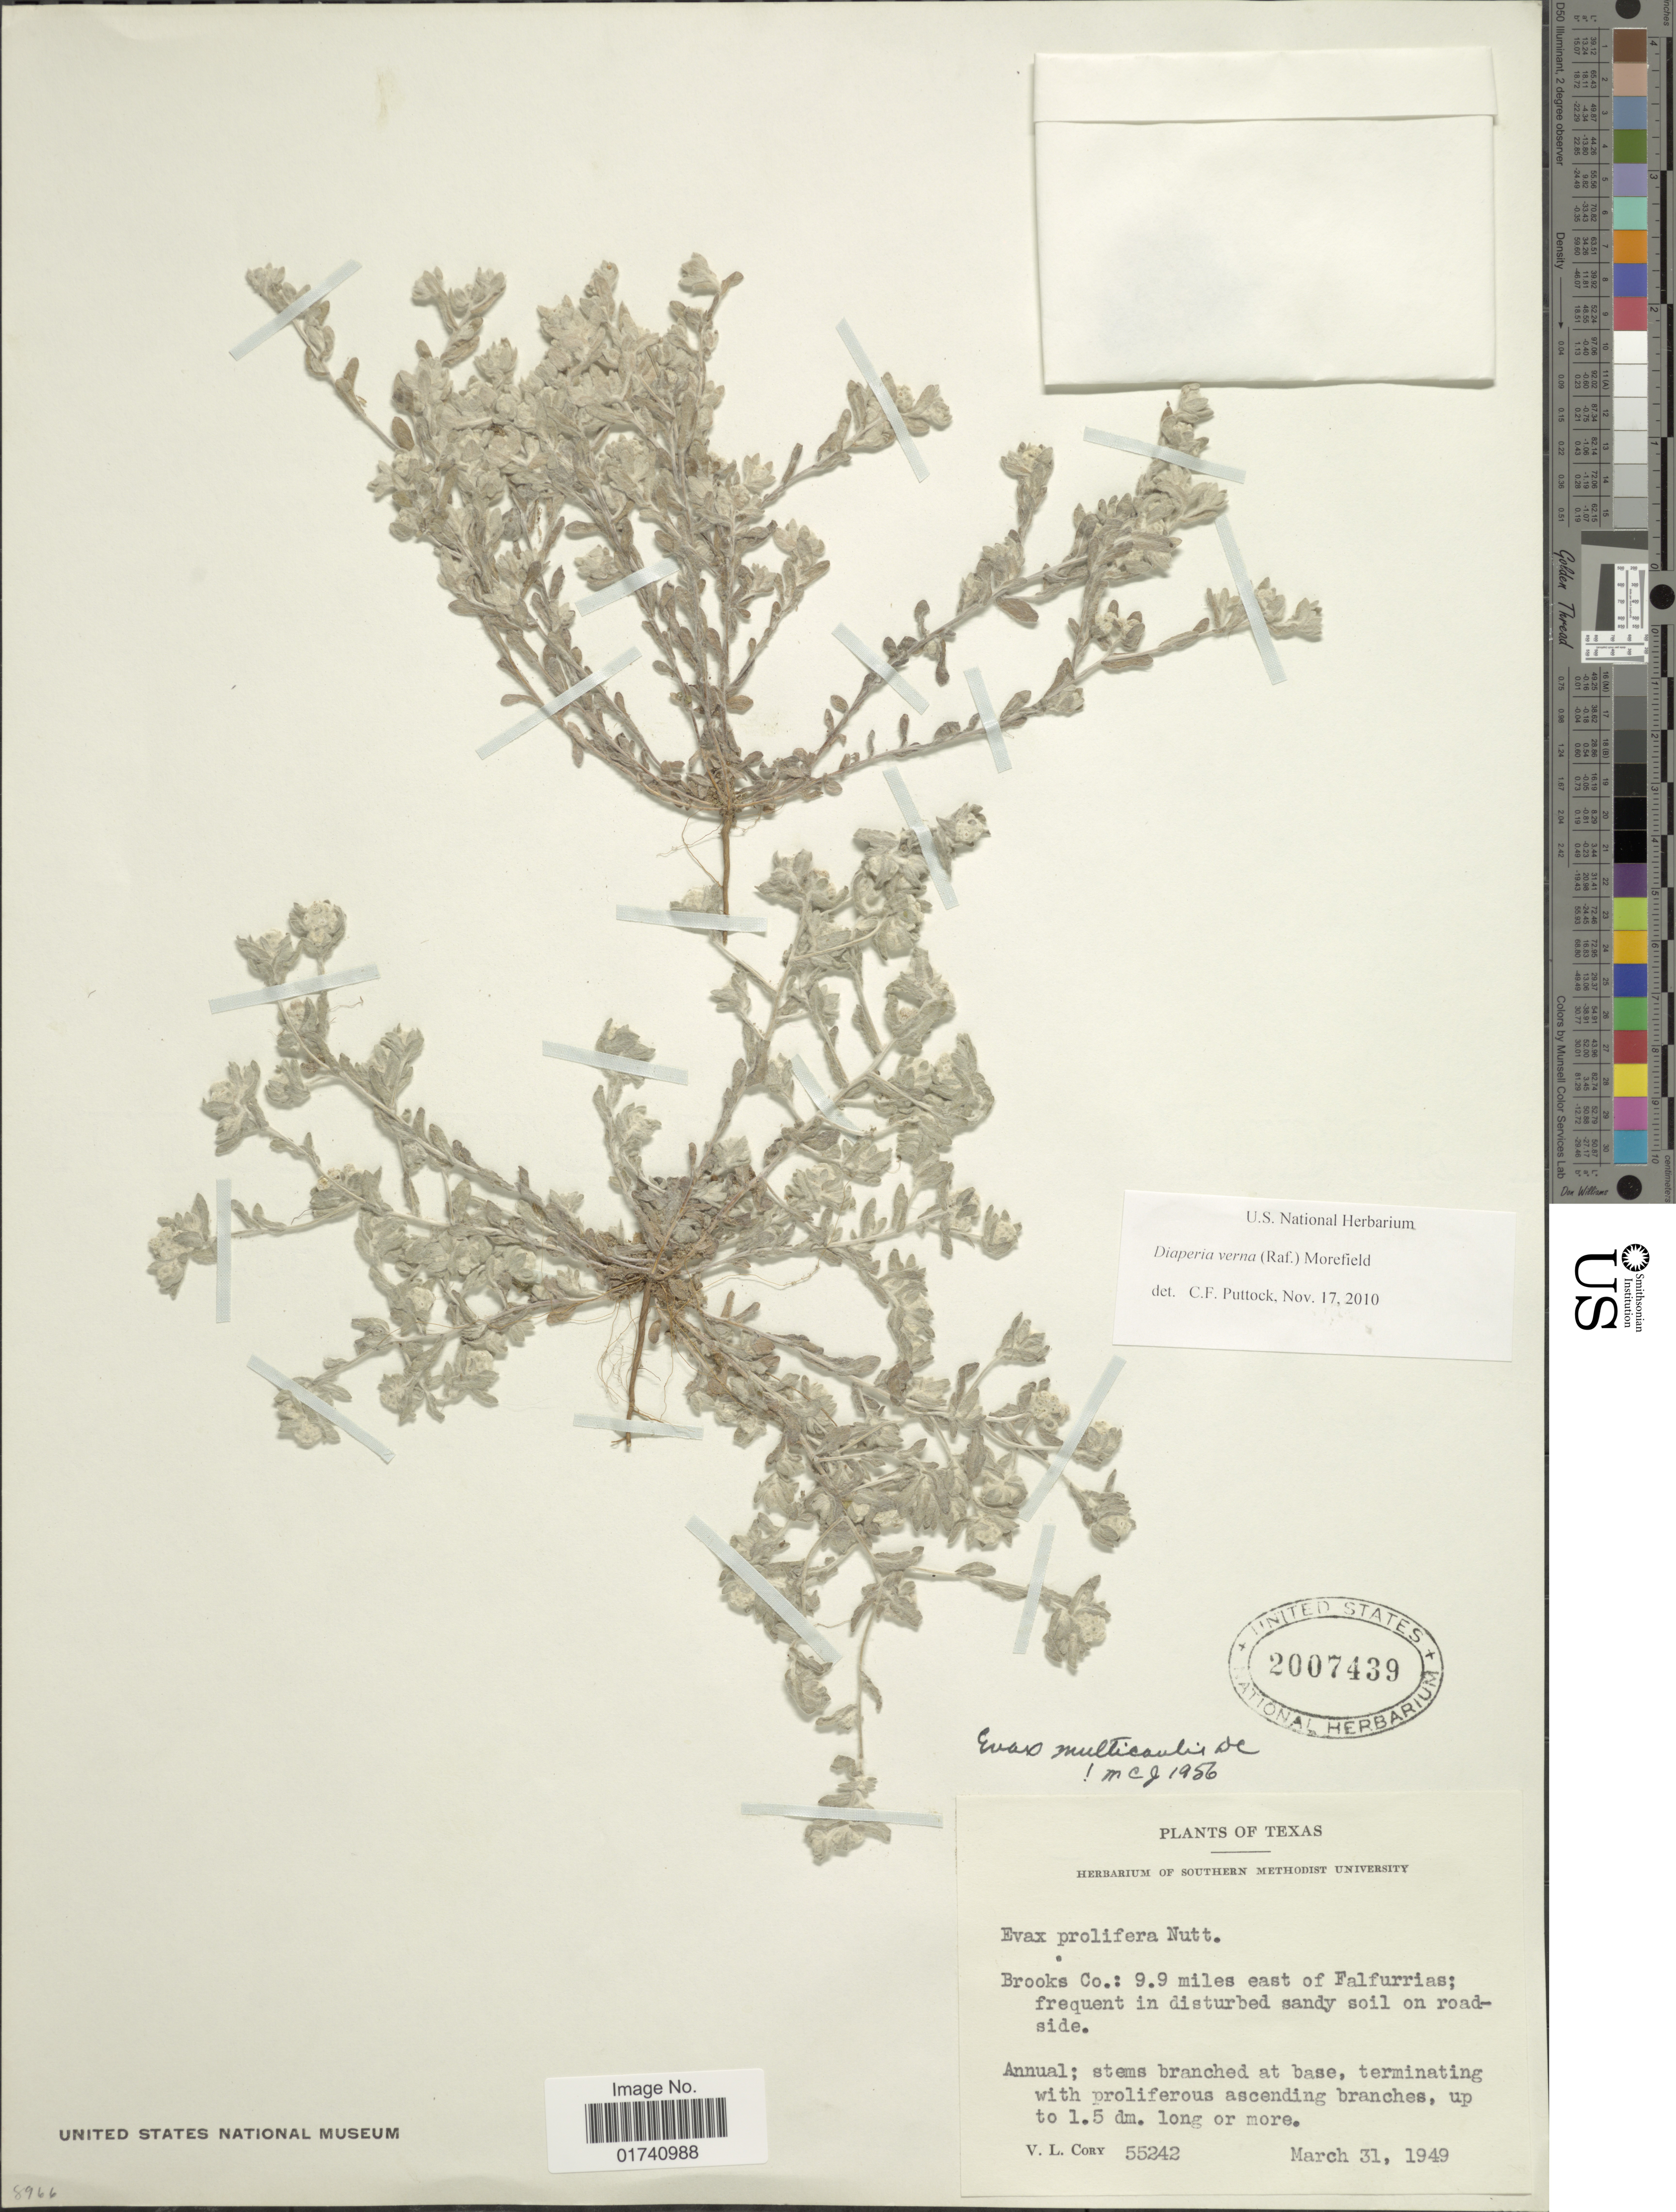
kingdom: Plantae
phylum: Tracheophyta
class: Magnoliopsida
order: Asterales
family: Asteraceae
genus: Diaperia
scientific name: Diaperia verna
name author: (Raf.) Morefield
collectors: V. Cory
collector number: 55242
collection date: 1949-03-31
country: United States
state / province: Texas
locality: Brooks Co.: 9.9 miles east of Falfurrias.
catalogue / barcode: US 2007439